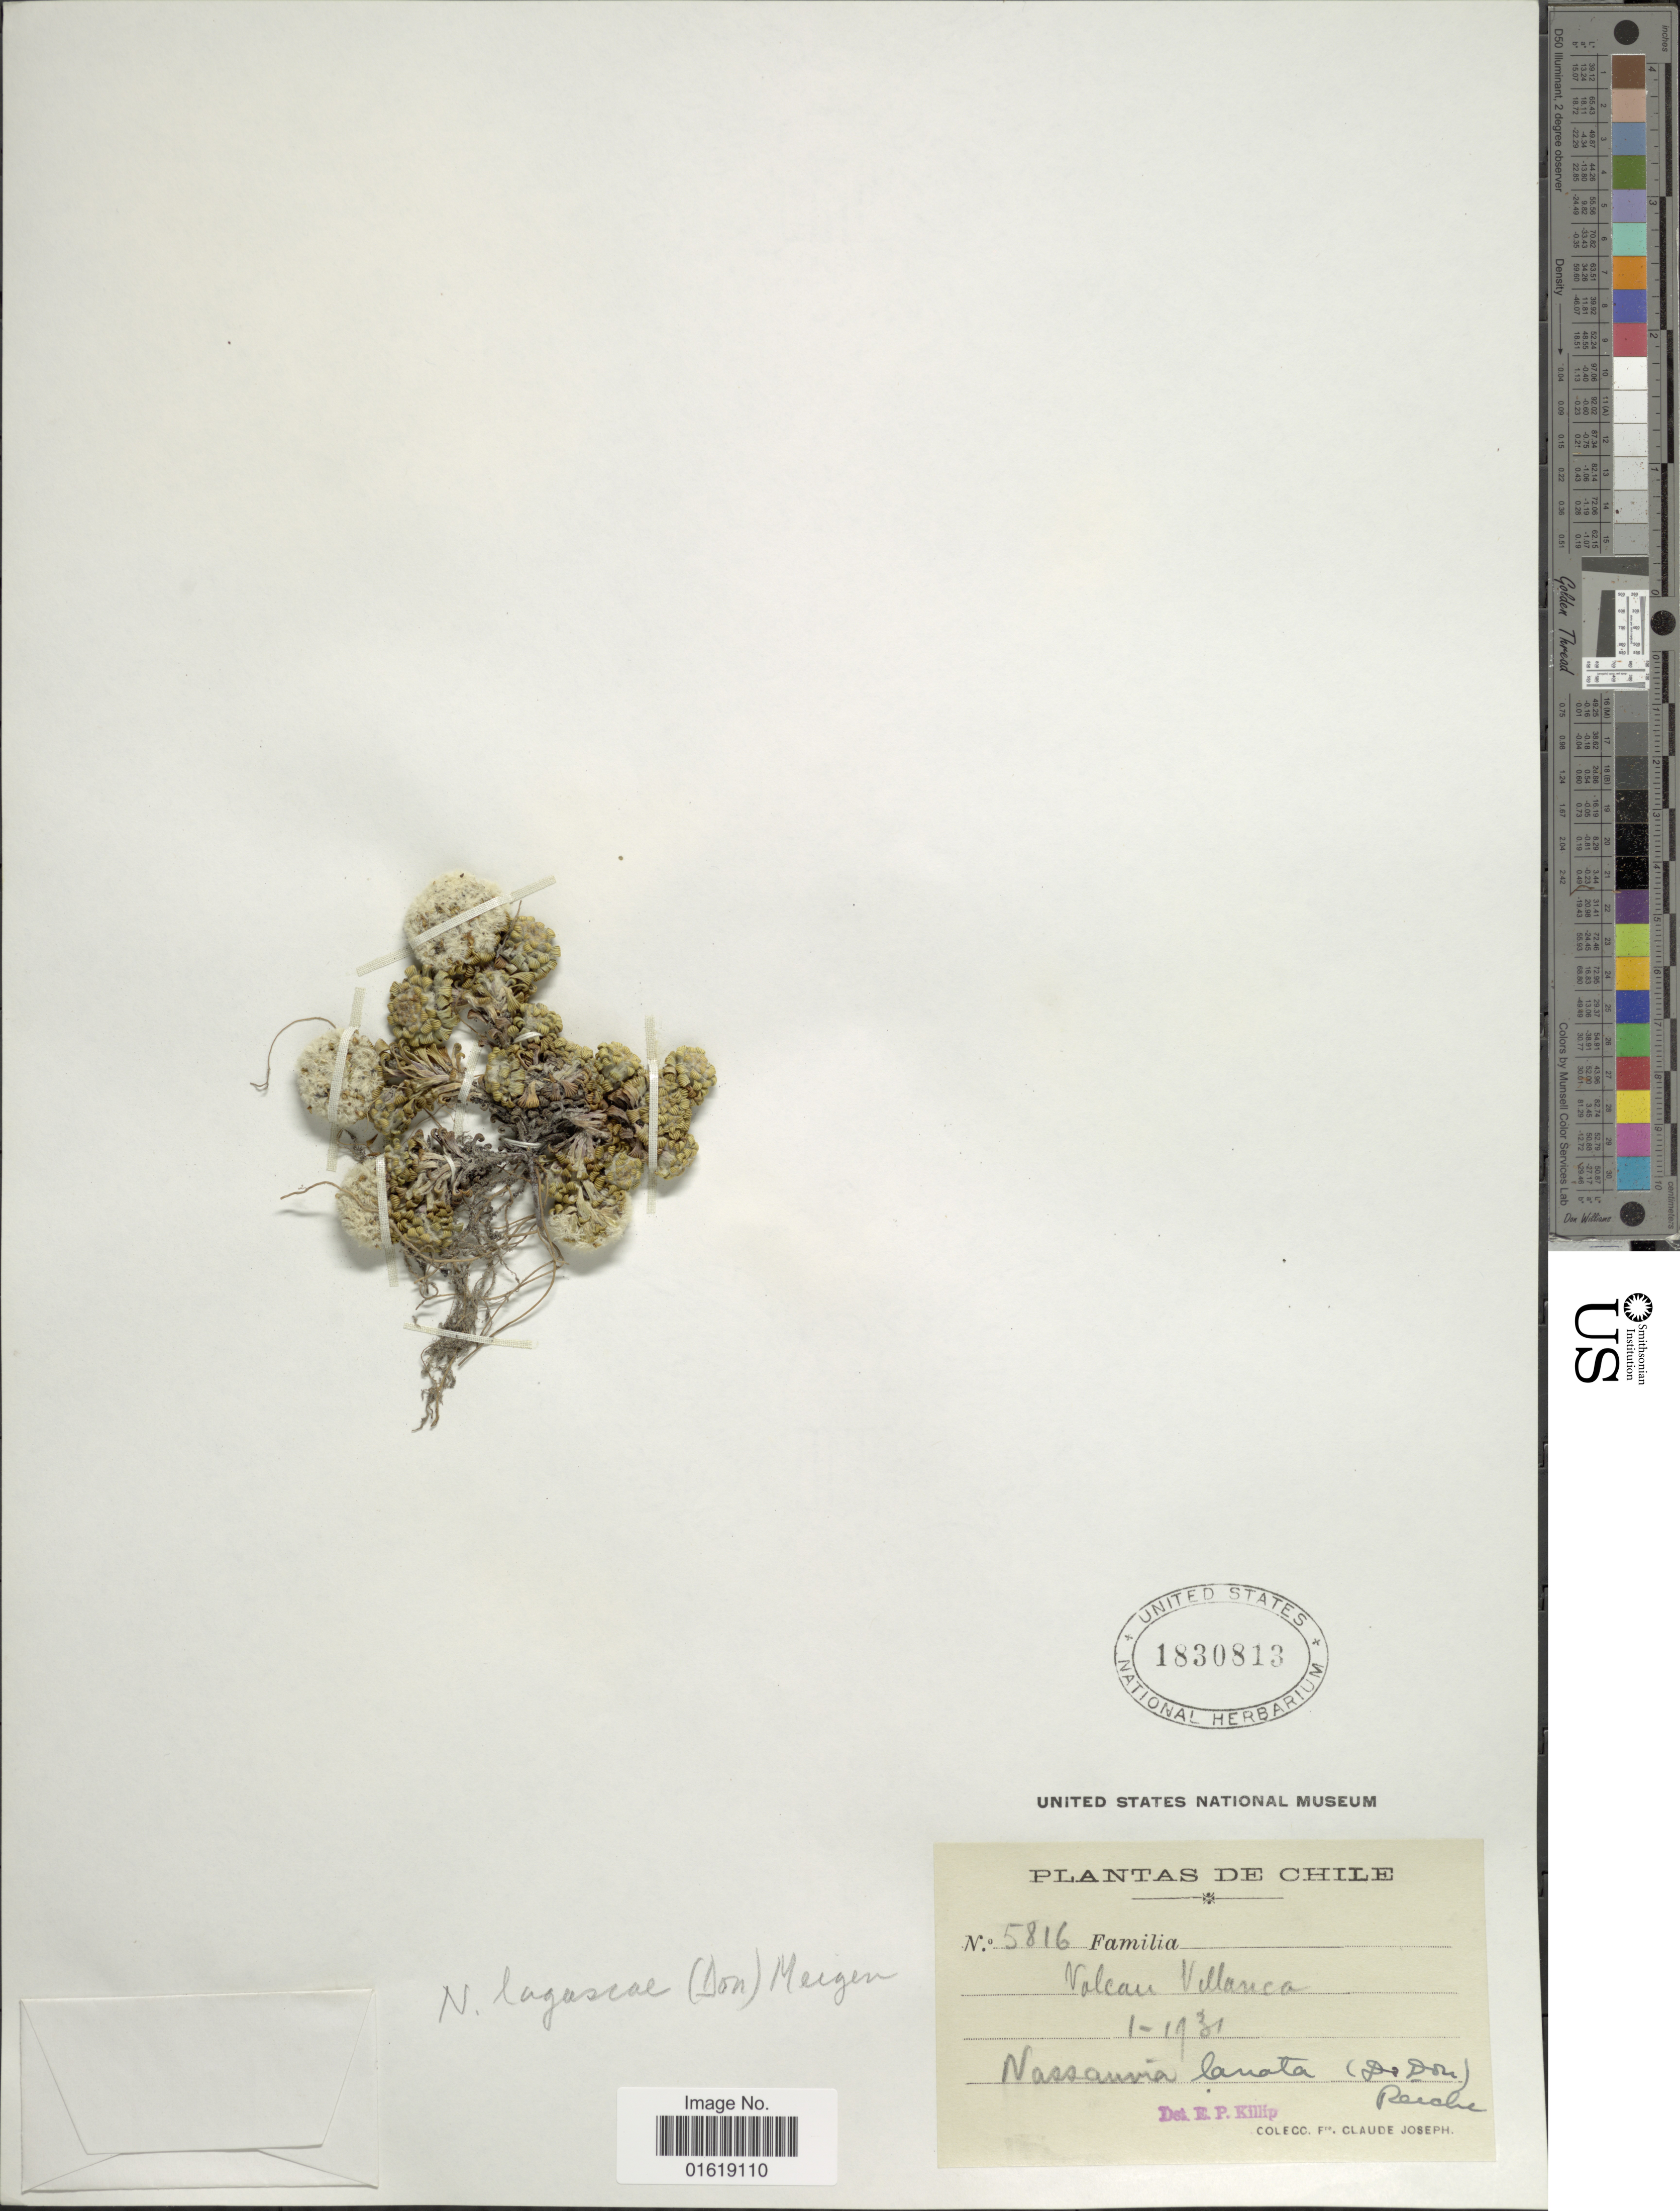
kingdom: Plantae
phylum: Tracheophyta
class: Magnoliopsida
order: Asterales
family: Asteraceae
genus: Nassauvia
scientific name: Nassauvia lagascae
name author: (D. Don) F. Meigen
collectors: Bro. Claude-Joseph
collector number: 5816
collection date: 1931-01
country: Chile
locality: Volcan Villanca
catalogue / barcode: US 1830813